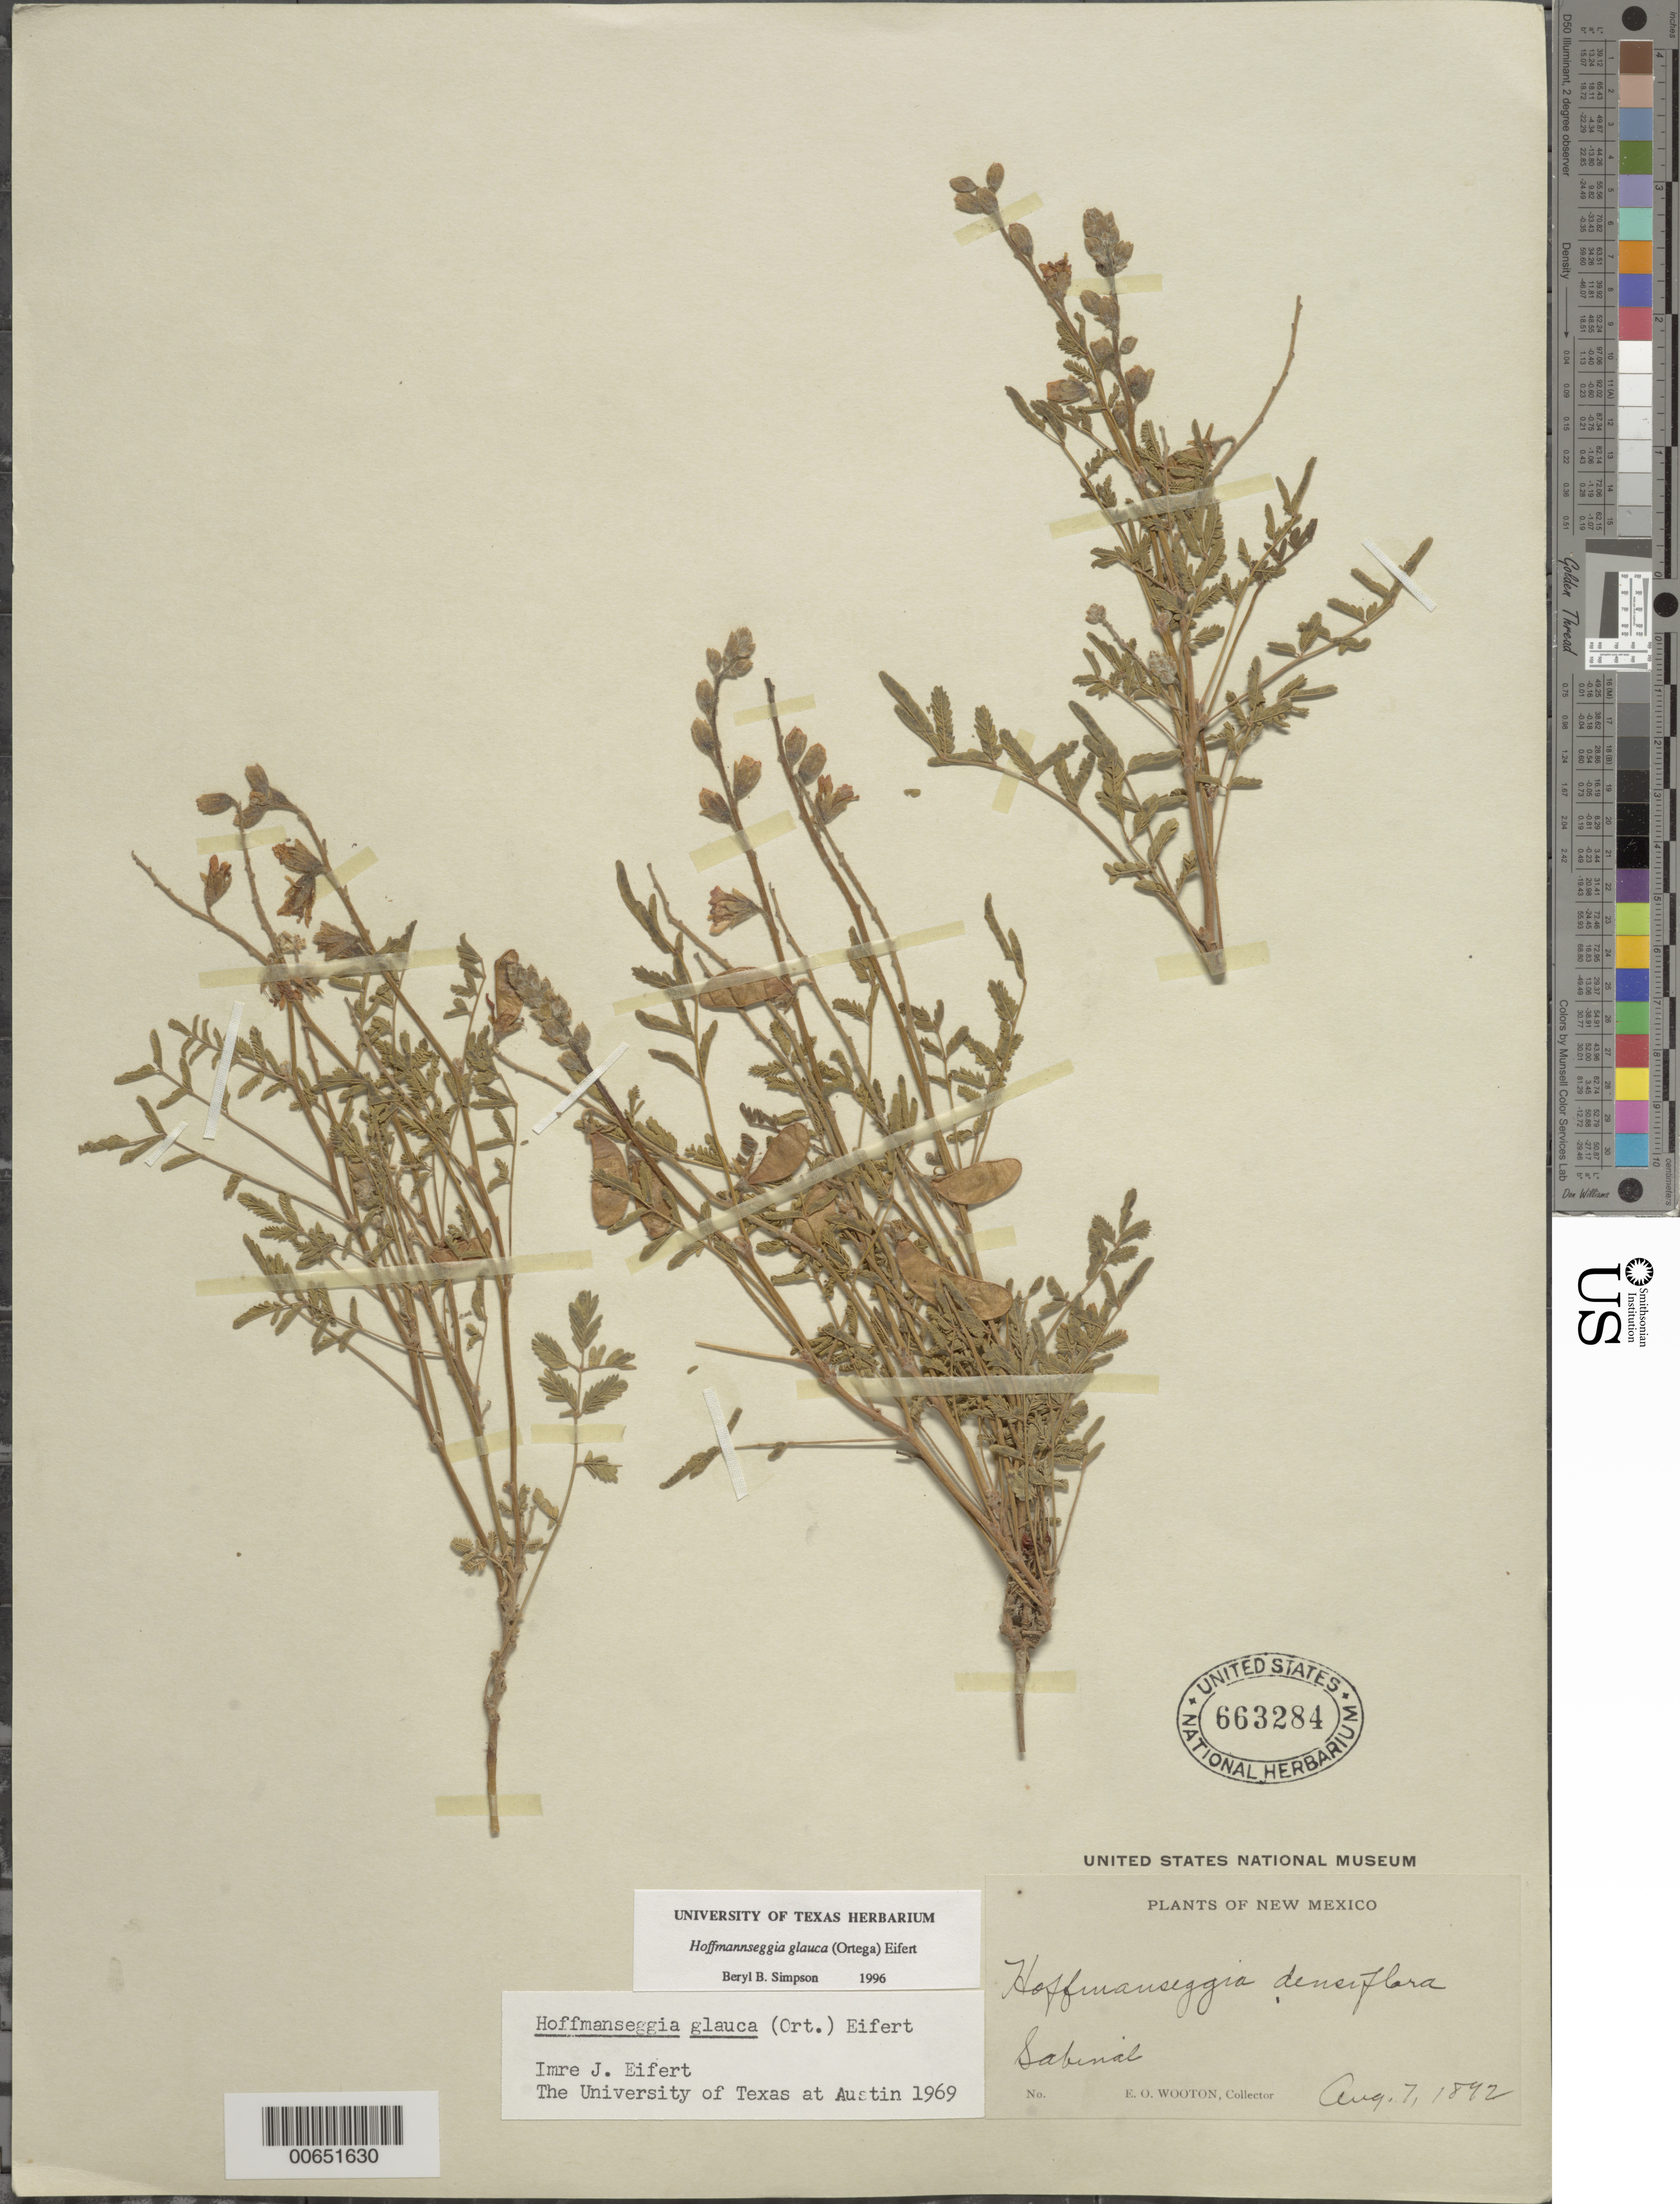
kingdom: Plantae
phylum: Tracheophyta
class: Magnoliopsida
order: Fabales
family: Fabaceae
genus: Hoffmannseggia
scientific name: Hoffmannseggia glauca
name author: (Ortega) Eifert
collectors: E. O. Wooton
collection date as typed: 07 Aug 1892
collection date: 1892-08-07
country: United States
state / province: New Mexico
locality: Sabinal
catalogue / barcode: US 663284